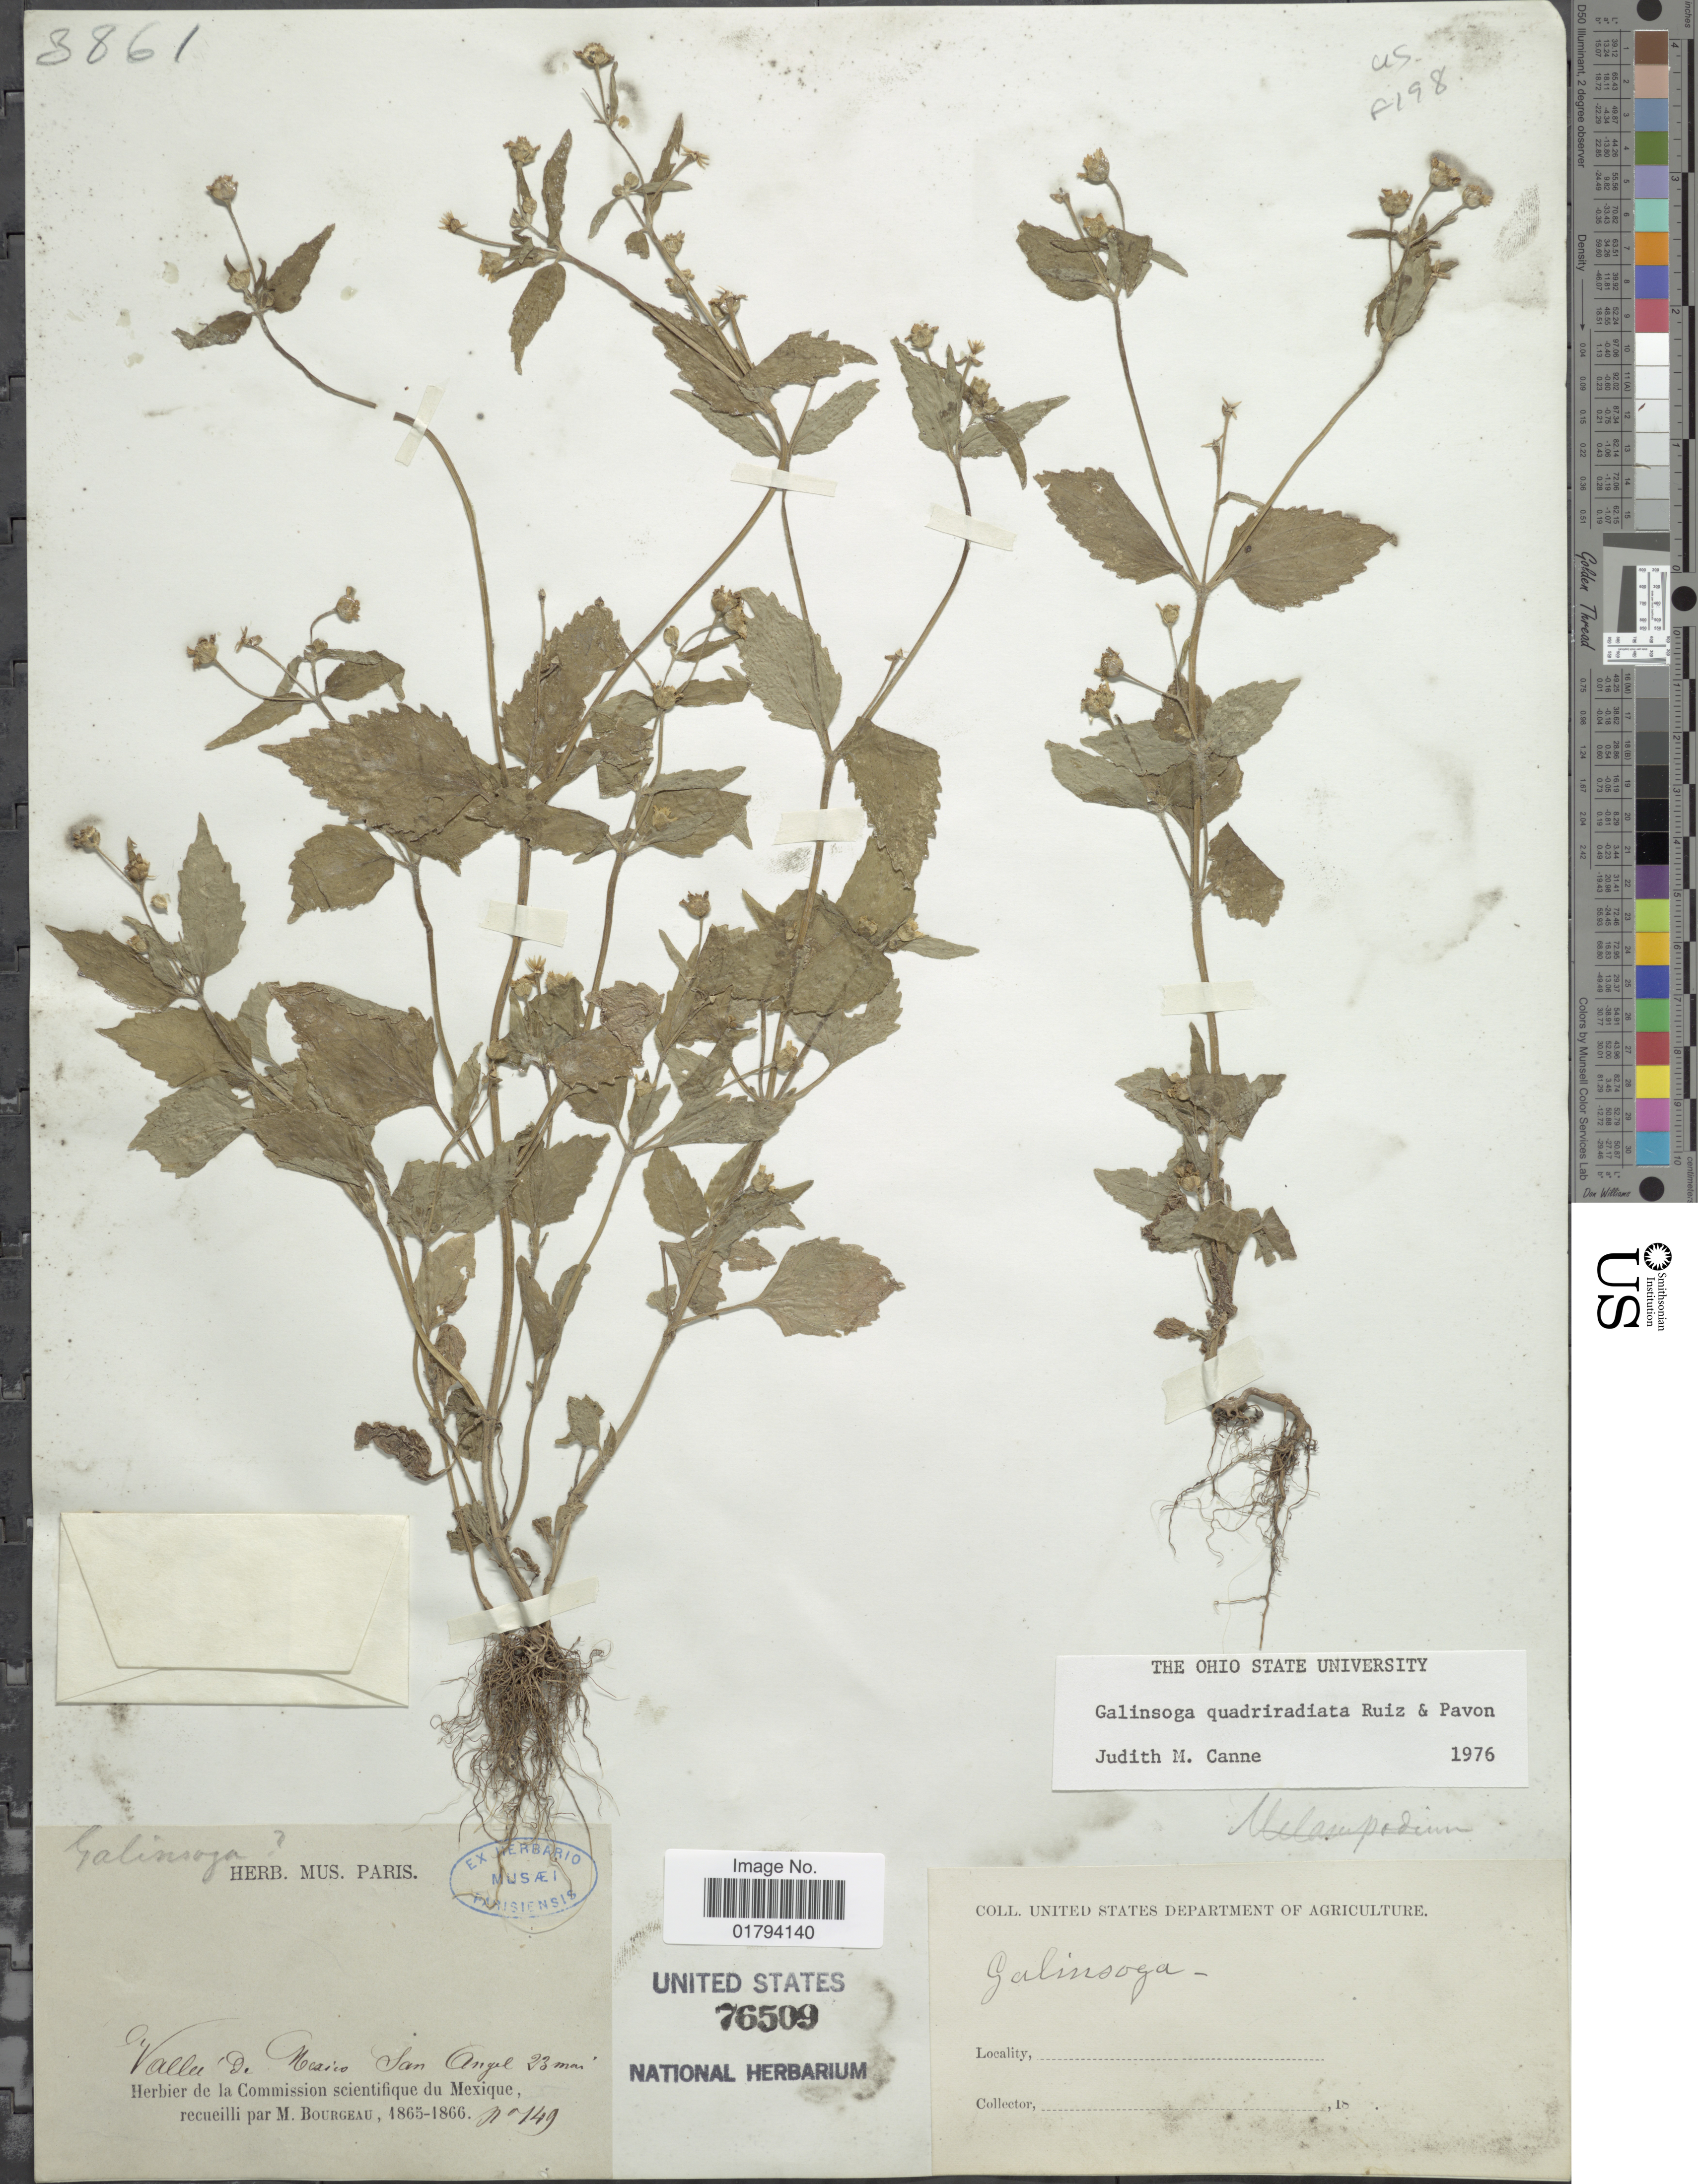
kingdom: Plantae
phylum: Tracheophyta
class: Magnoliopsida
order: Asterales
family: Asteraceae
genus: Galinsoga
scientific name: Galinsoga quadriradiata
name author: Ruiz & Pav.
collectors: M. Bourgeau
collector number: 149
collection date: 1865-05-23/1866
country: Mexico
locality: Vallei d'Mexico, San Angel.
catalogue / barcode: US 76509